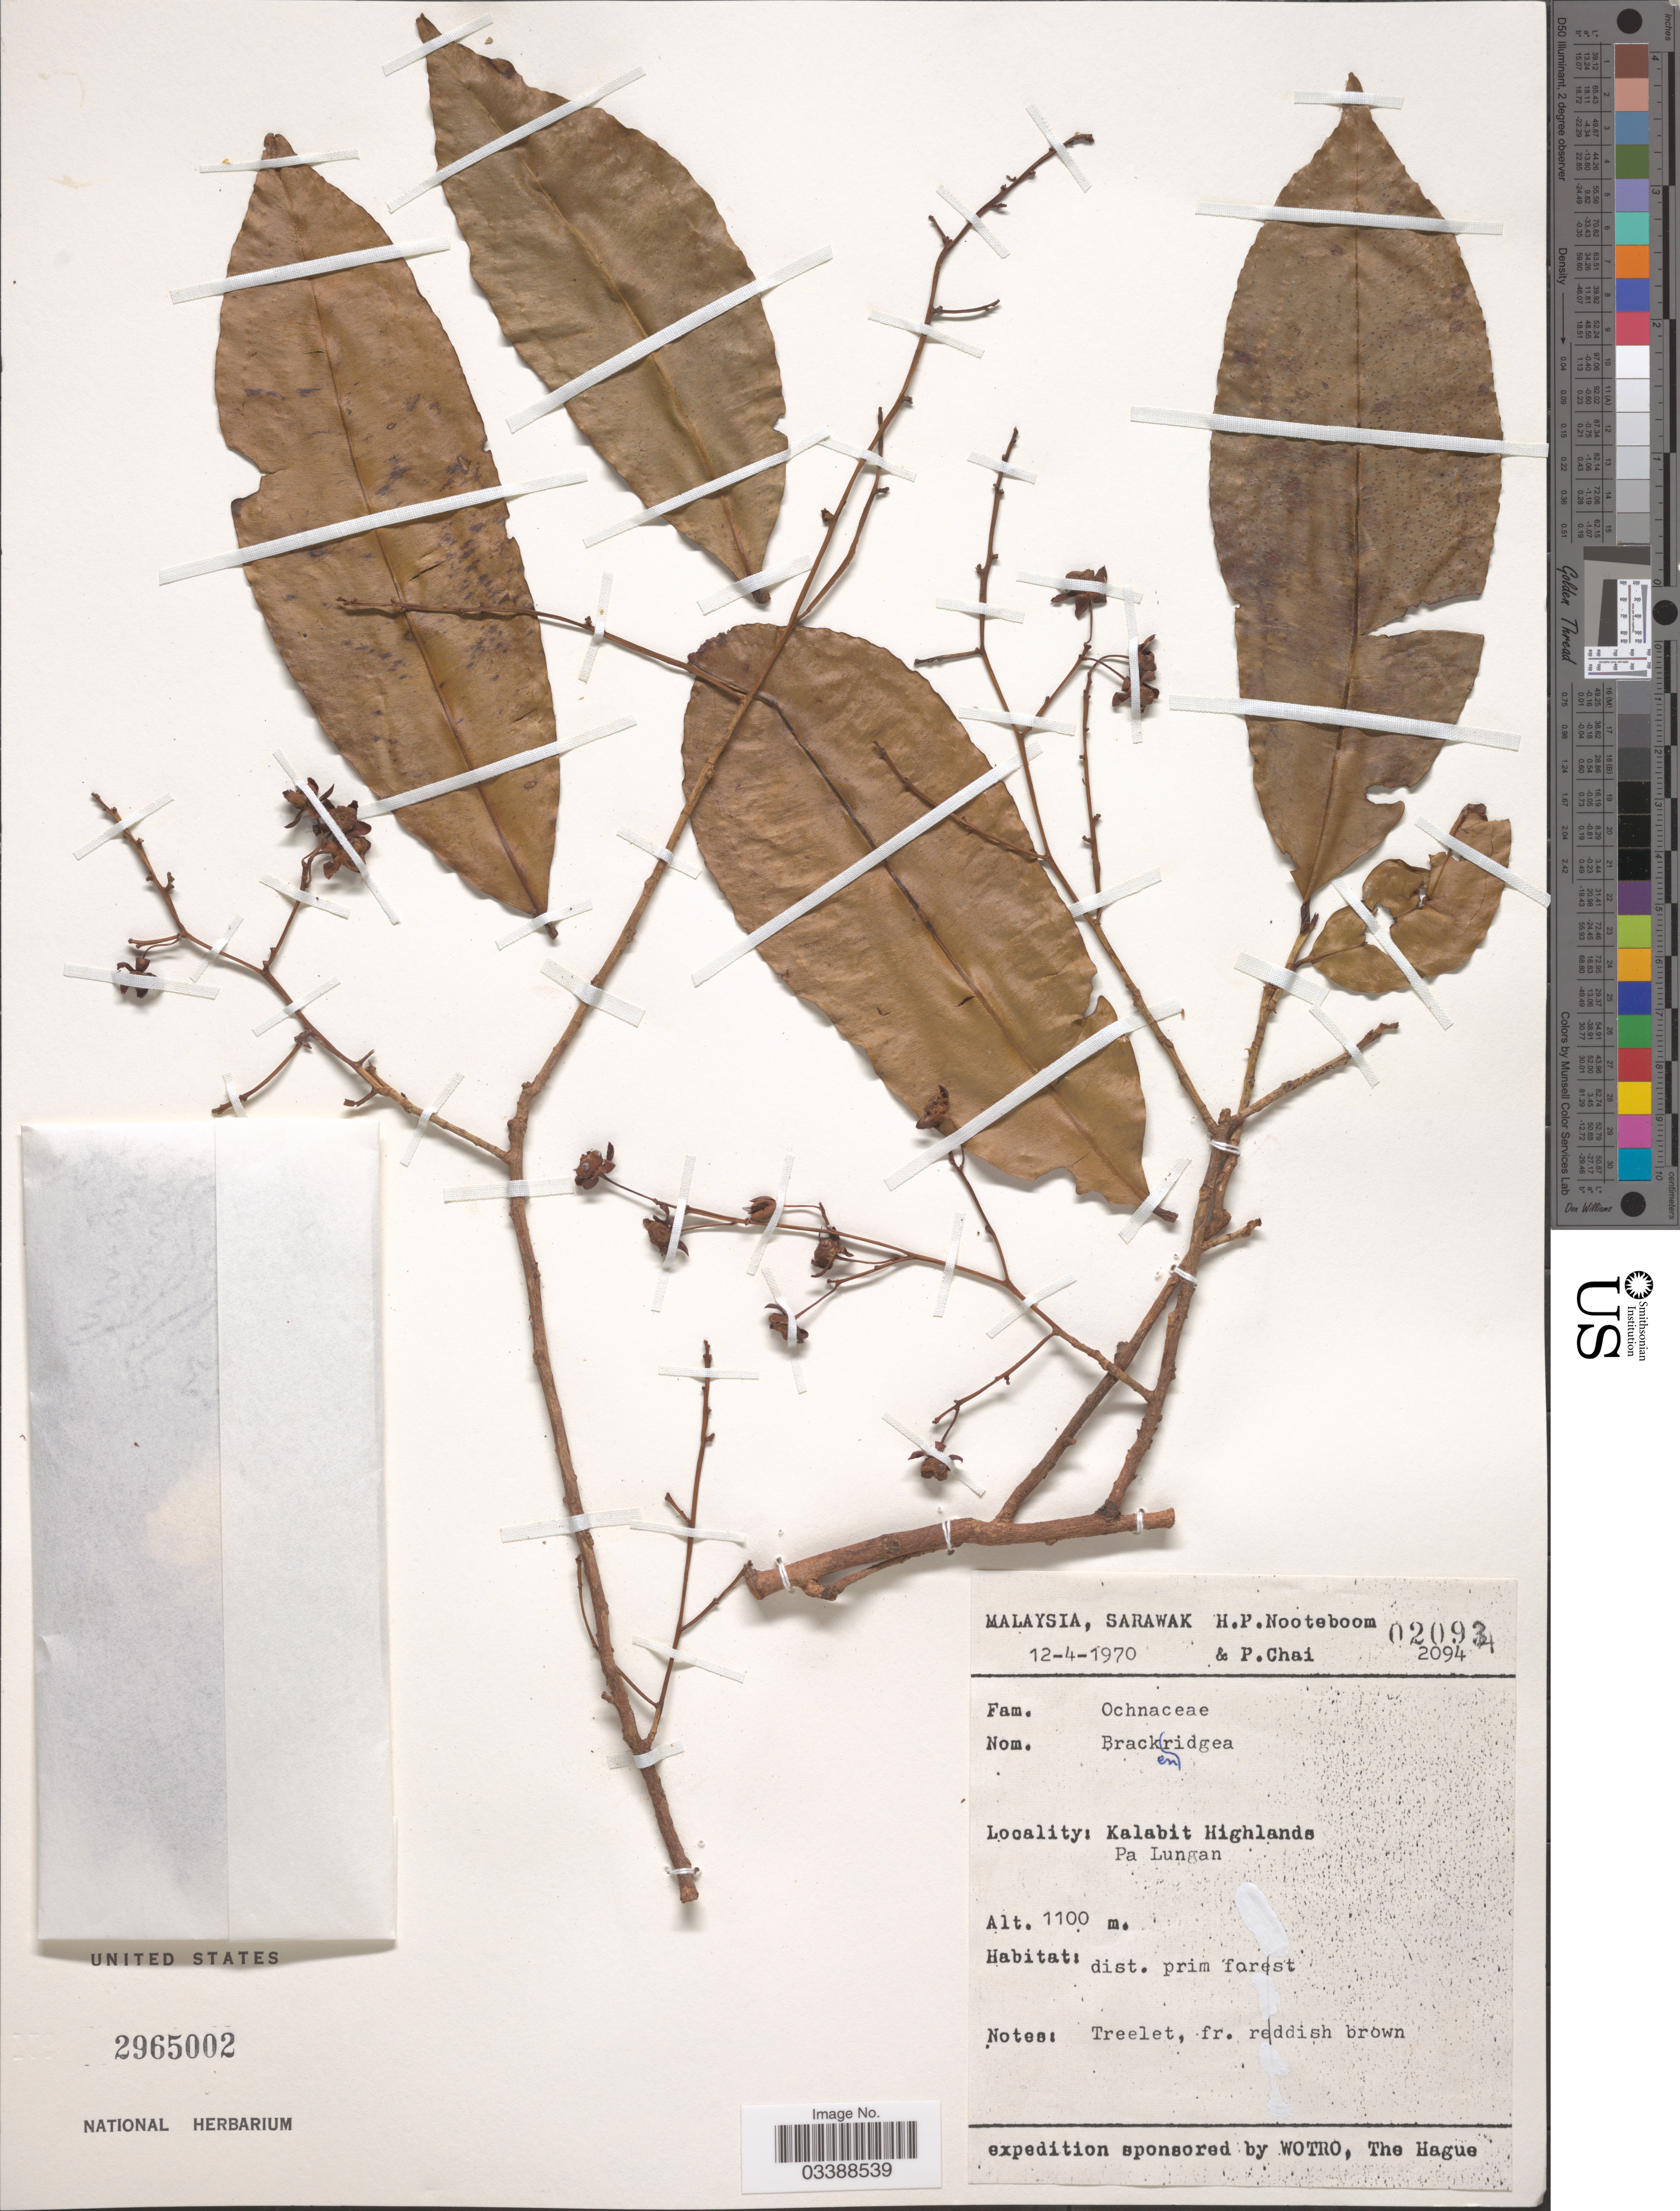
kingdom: Plantae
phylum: Tracheophyta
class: Magnoliopsida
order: Malpighiales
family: Ochnaceae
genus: Brackenridgea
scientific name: Brackenridgea sp.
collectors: H. P. Nooteboom & P. Chai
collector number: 2094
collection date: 1970-04-12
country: Malaysia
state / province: Sarawak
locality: Kalabit Highlands, Pa Lungan.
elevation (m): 1100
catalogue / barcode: US 2965002